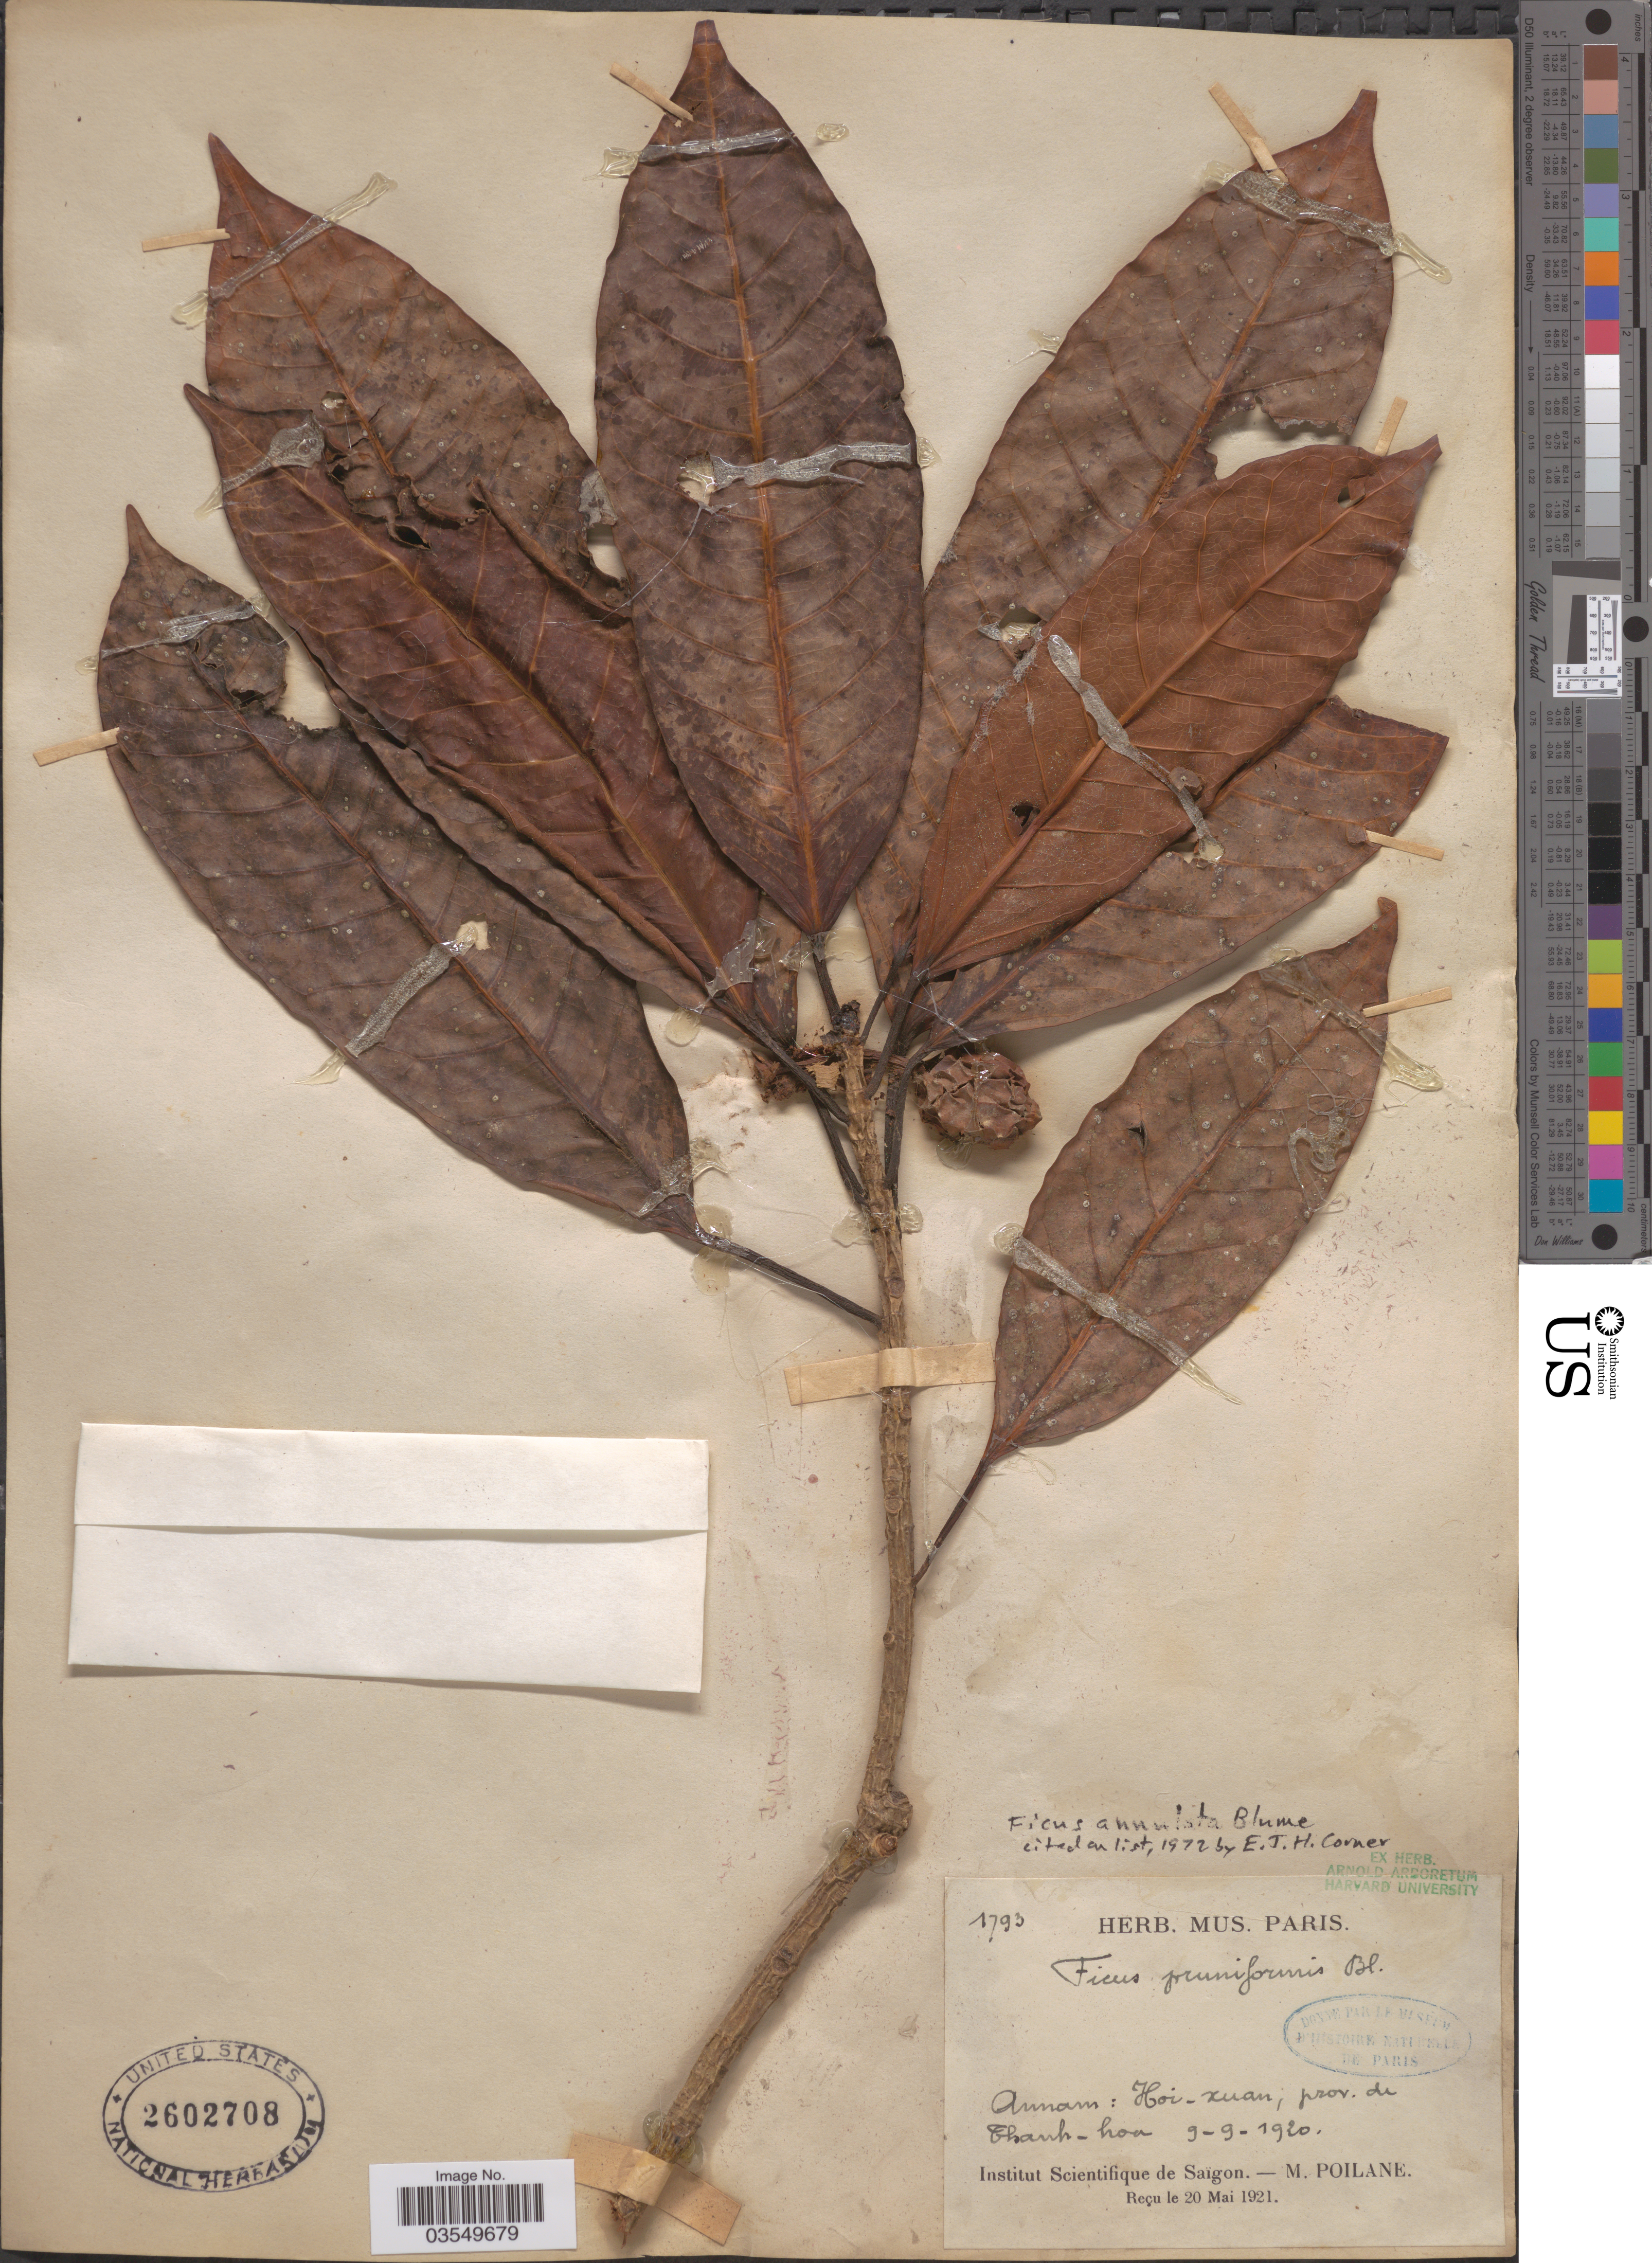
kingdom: Plantae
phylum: Tracheophyta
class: Magnoliopsida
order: Rosales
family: Moraceae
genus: Ficus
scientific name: Ficus annulata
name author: Blume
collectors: M. Poilane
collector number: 1793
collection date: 1920-09-09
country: Vietnam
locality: Annam: Hoi-xuan; prov. de Chanh-hoa.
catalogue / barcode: US 2602708